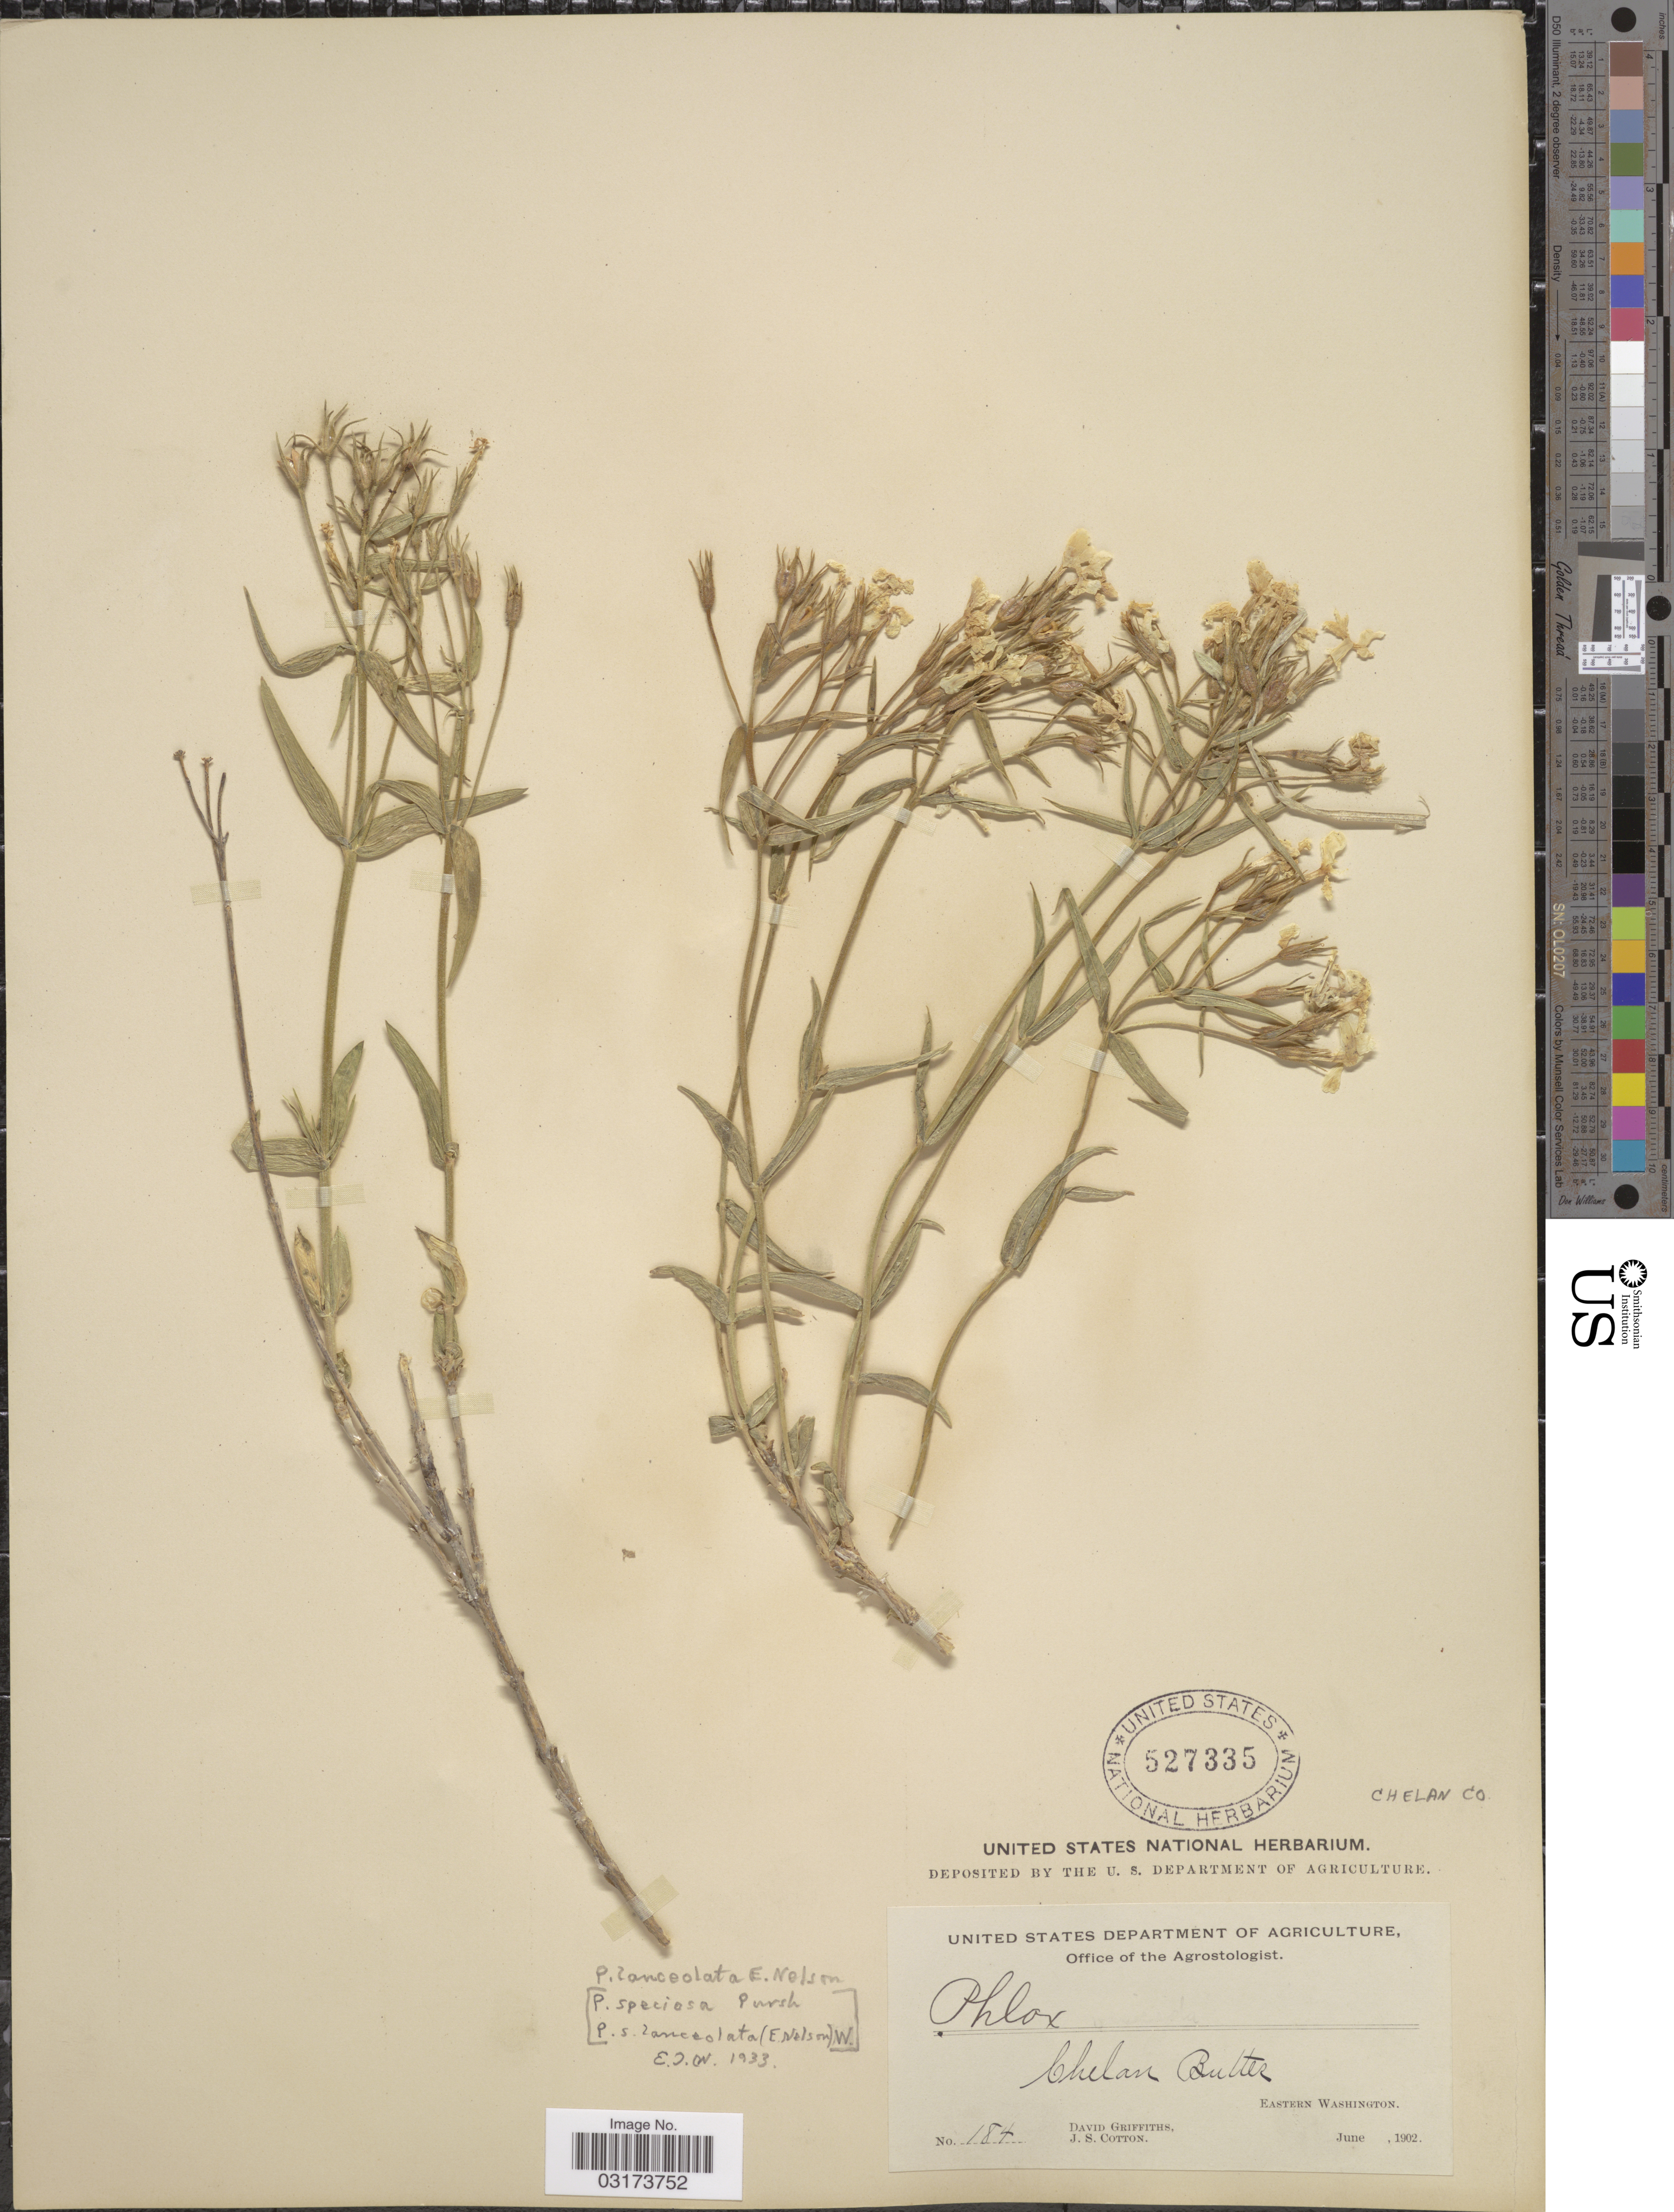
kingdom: Plantae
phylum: Tracheophyta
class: Magnoliopsida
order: Ericales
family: Polemoniaceae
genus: Phlox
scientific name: Phlox speciosa subsp. lanceolata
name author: (E.E. Nelson) Wherry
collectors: D. Griffiths & J. S. Cotton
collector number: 184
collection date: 1902-06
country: United States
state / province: Washington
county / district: Chelan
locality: Chelan Co. Chelan Buttes. Eastern Washington.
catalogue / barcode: US 527335